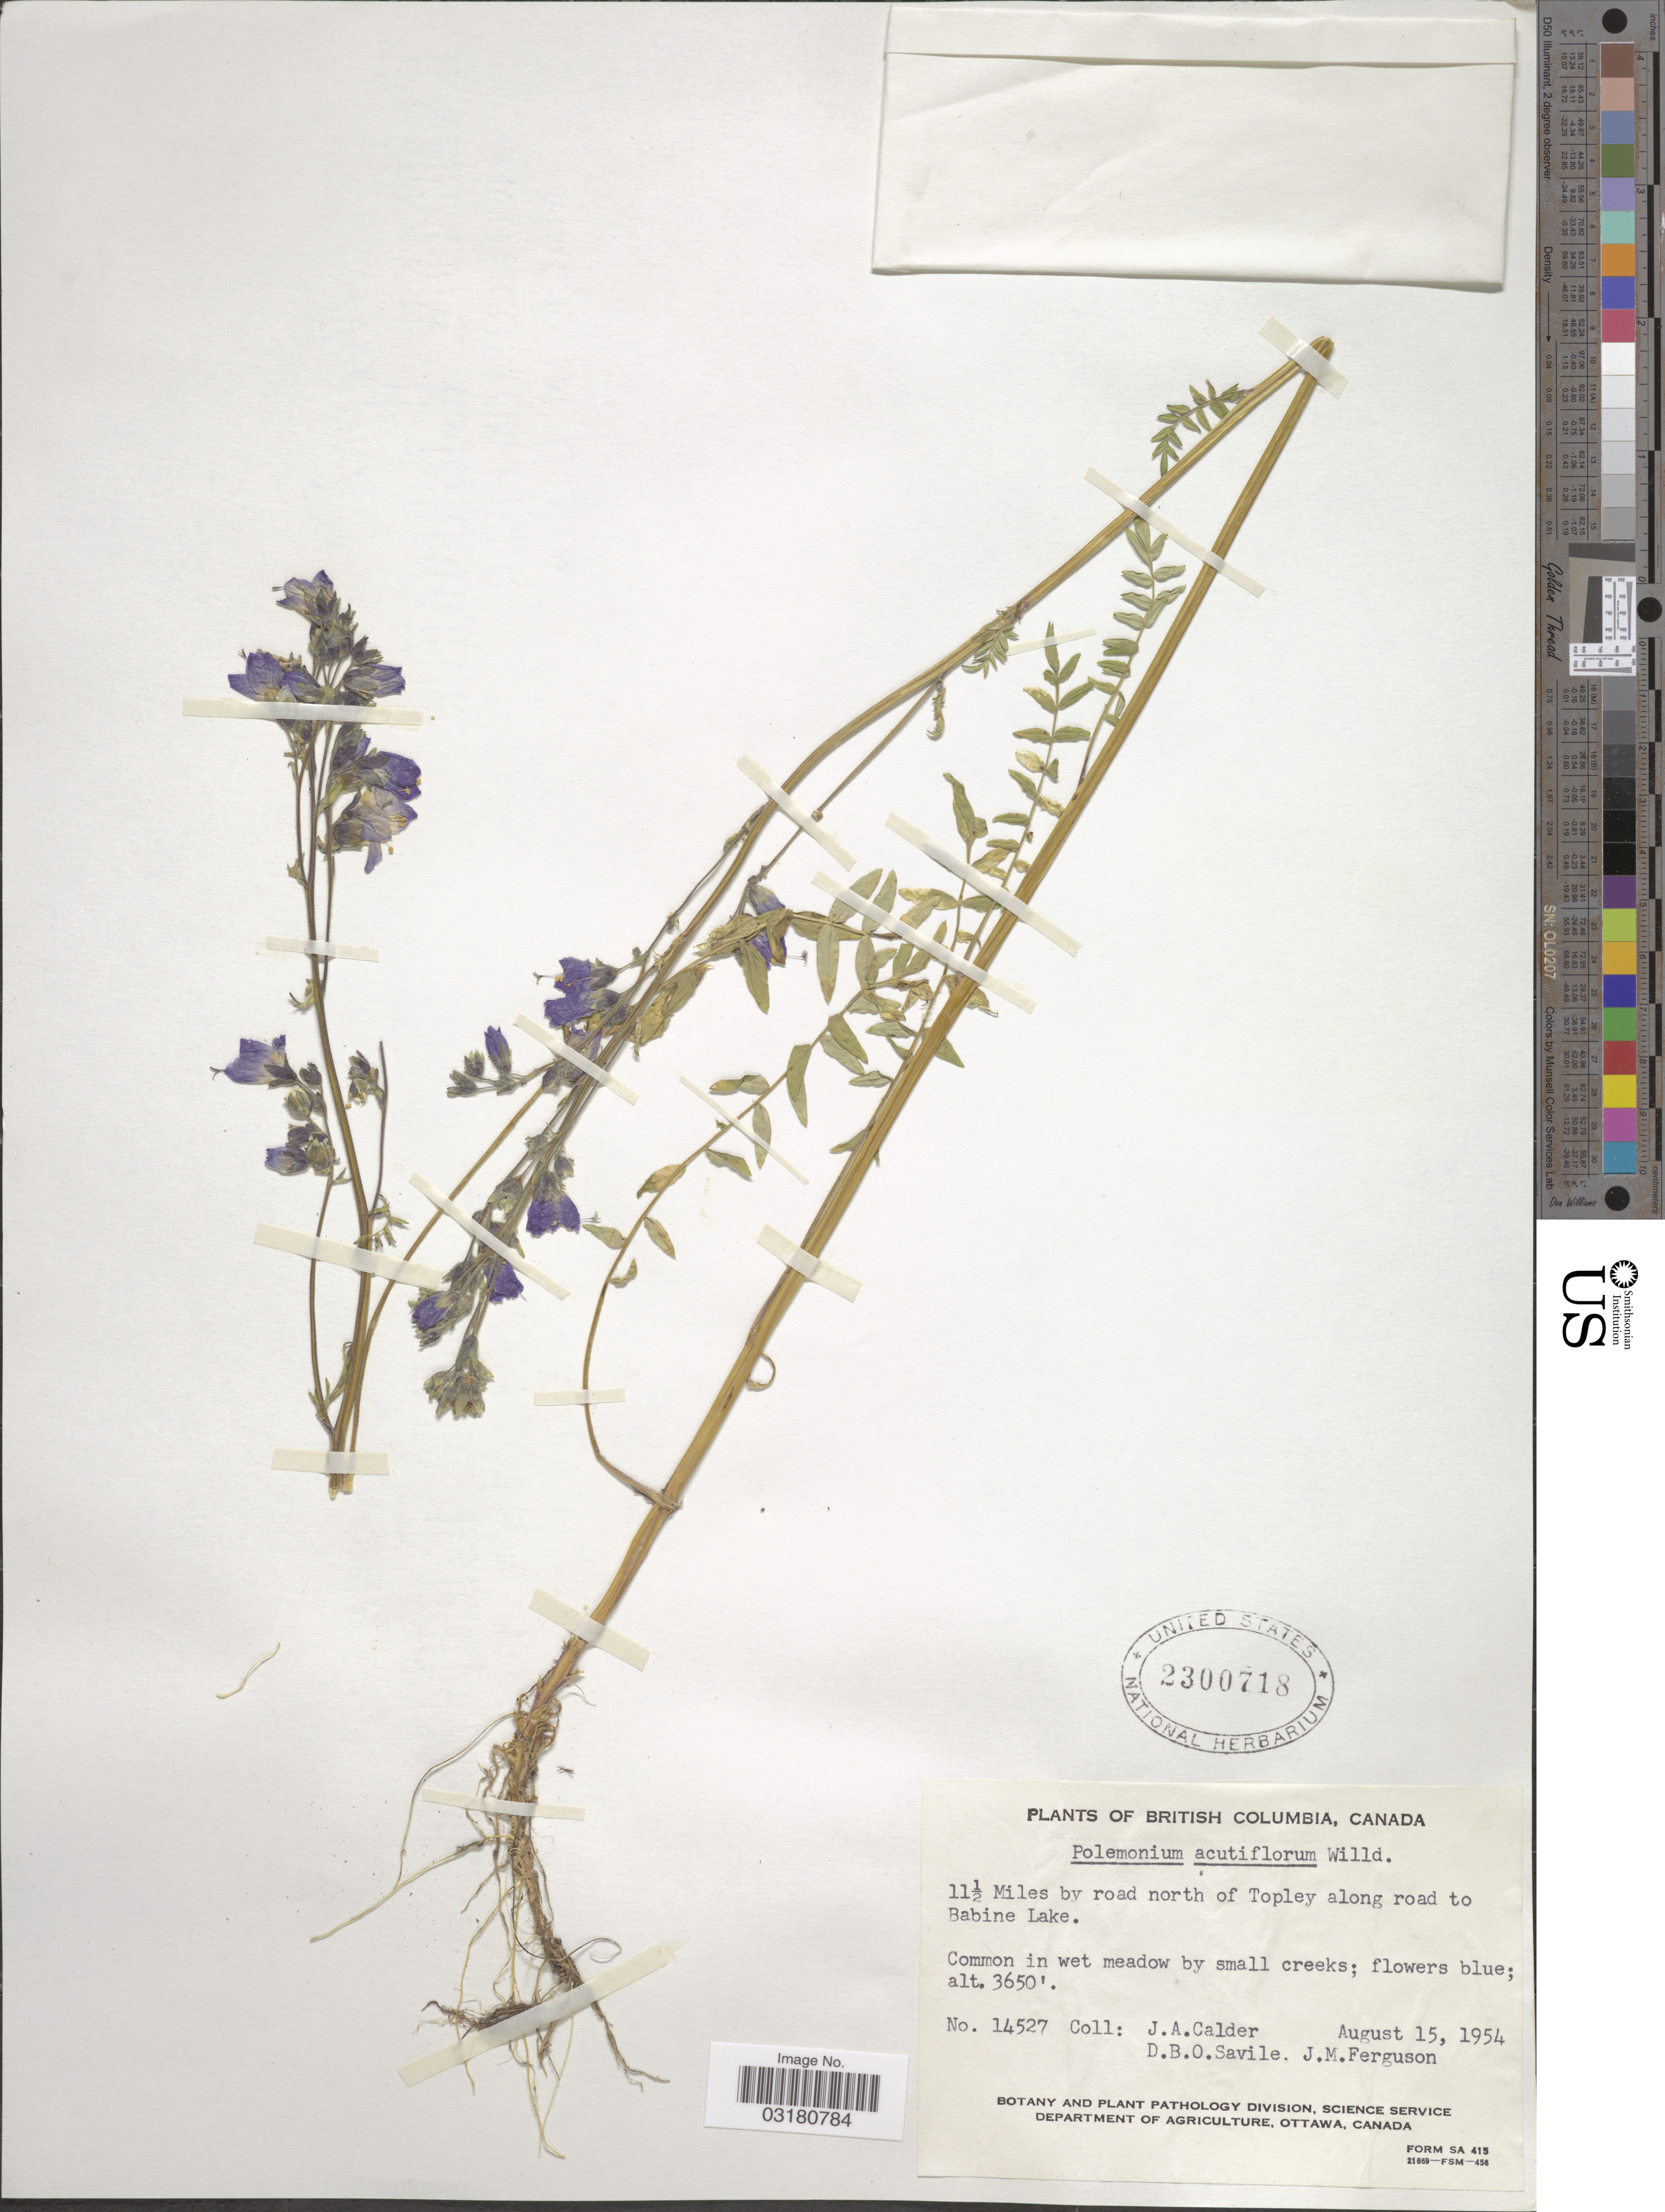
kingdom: Plantae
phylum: Tracheophyta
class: Magnoliopsida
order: Ericales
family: Polemoniaceae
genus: Polemonium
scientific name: Polemonium acutiflorum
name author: Willd. ex Roem. & Schult.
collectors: J. A. Calder, D. Savile & J. M. Ferguson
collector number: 14527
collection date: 1954-08-15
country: Canada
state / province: British Columbia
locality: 11½ Miles by road north of Topley along road to Babine Lake.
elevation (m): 1113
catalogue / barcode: US 2300718